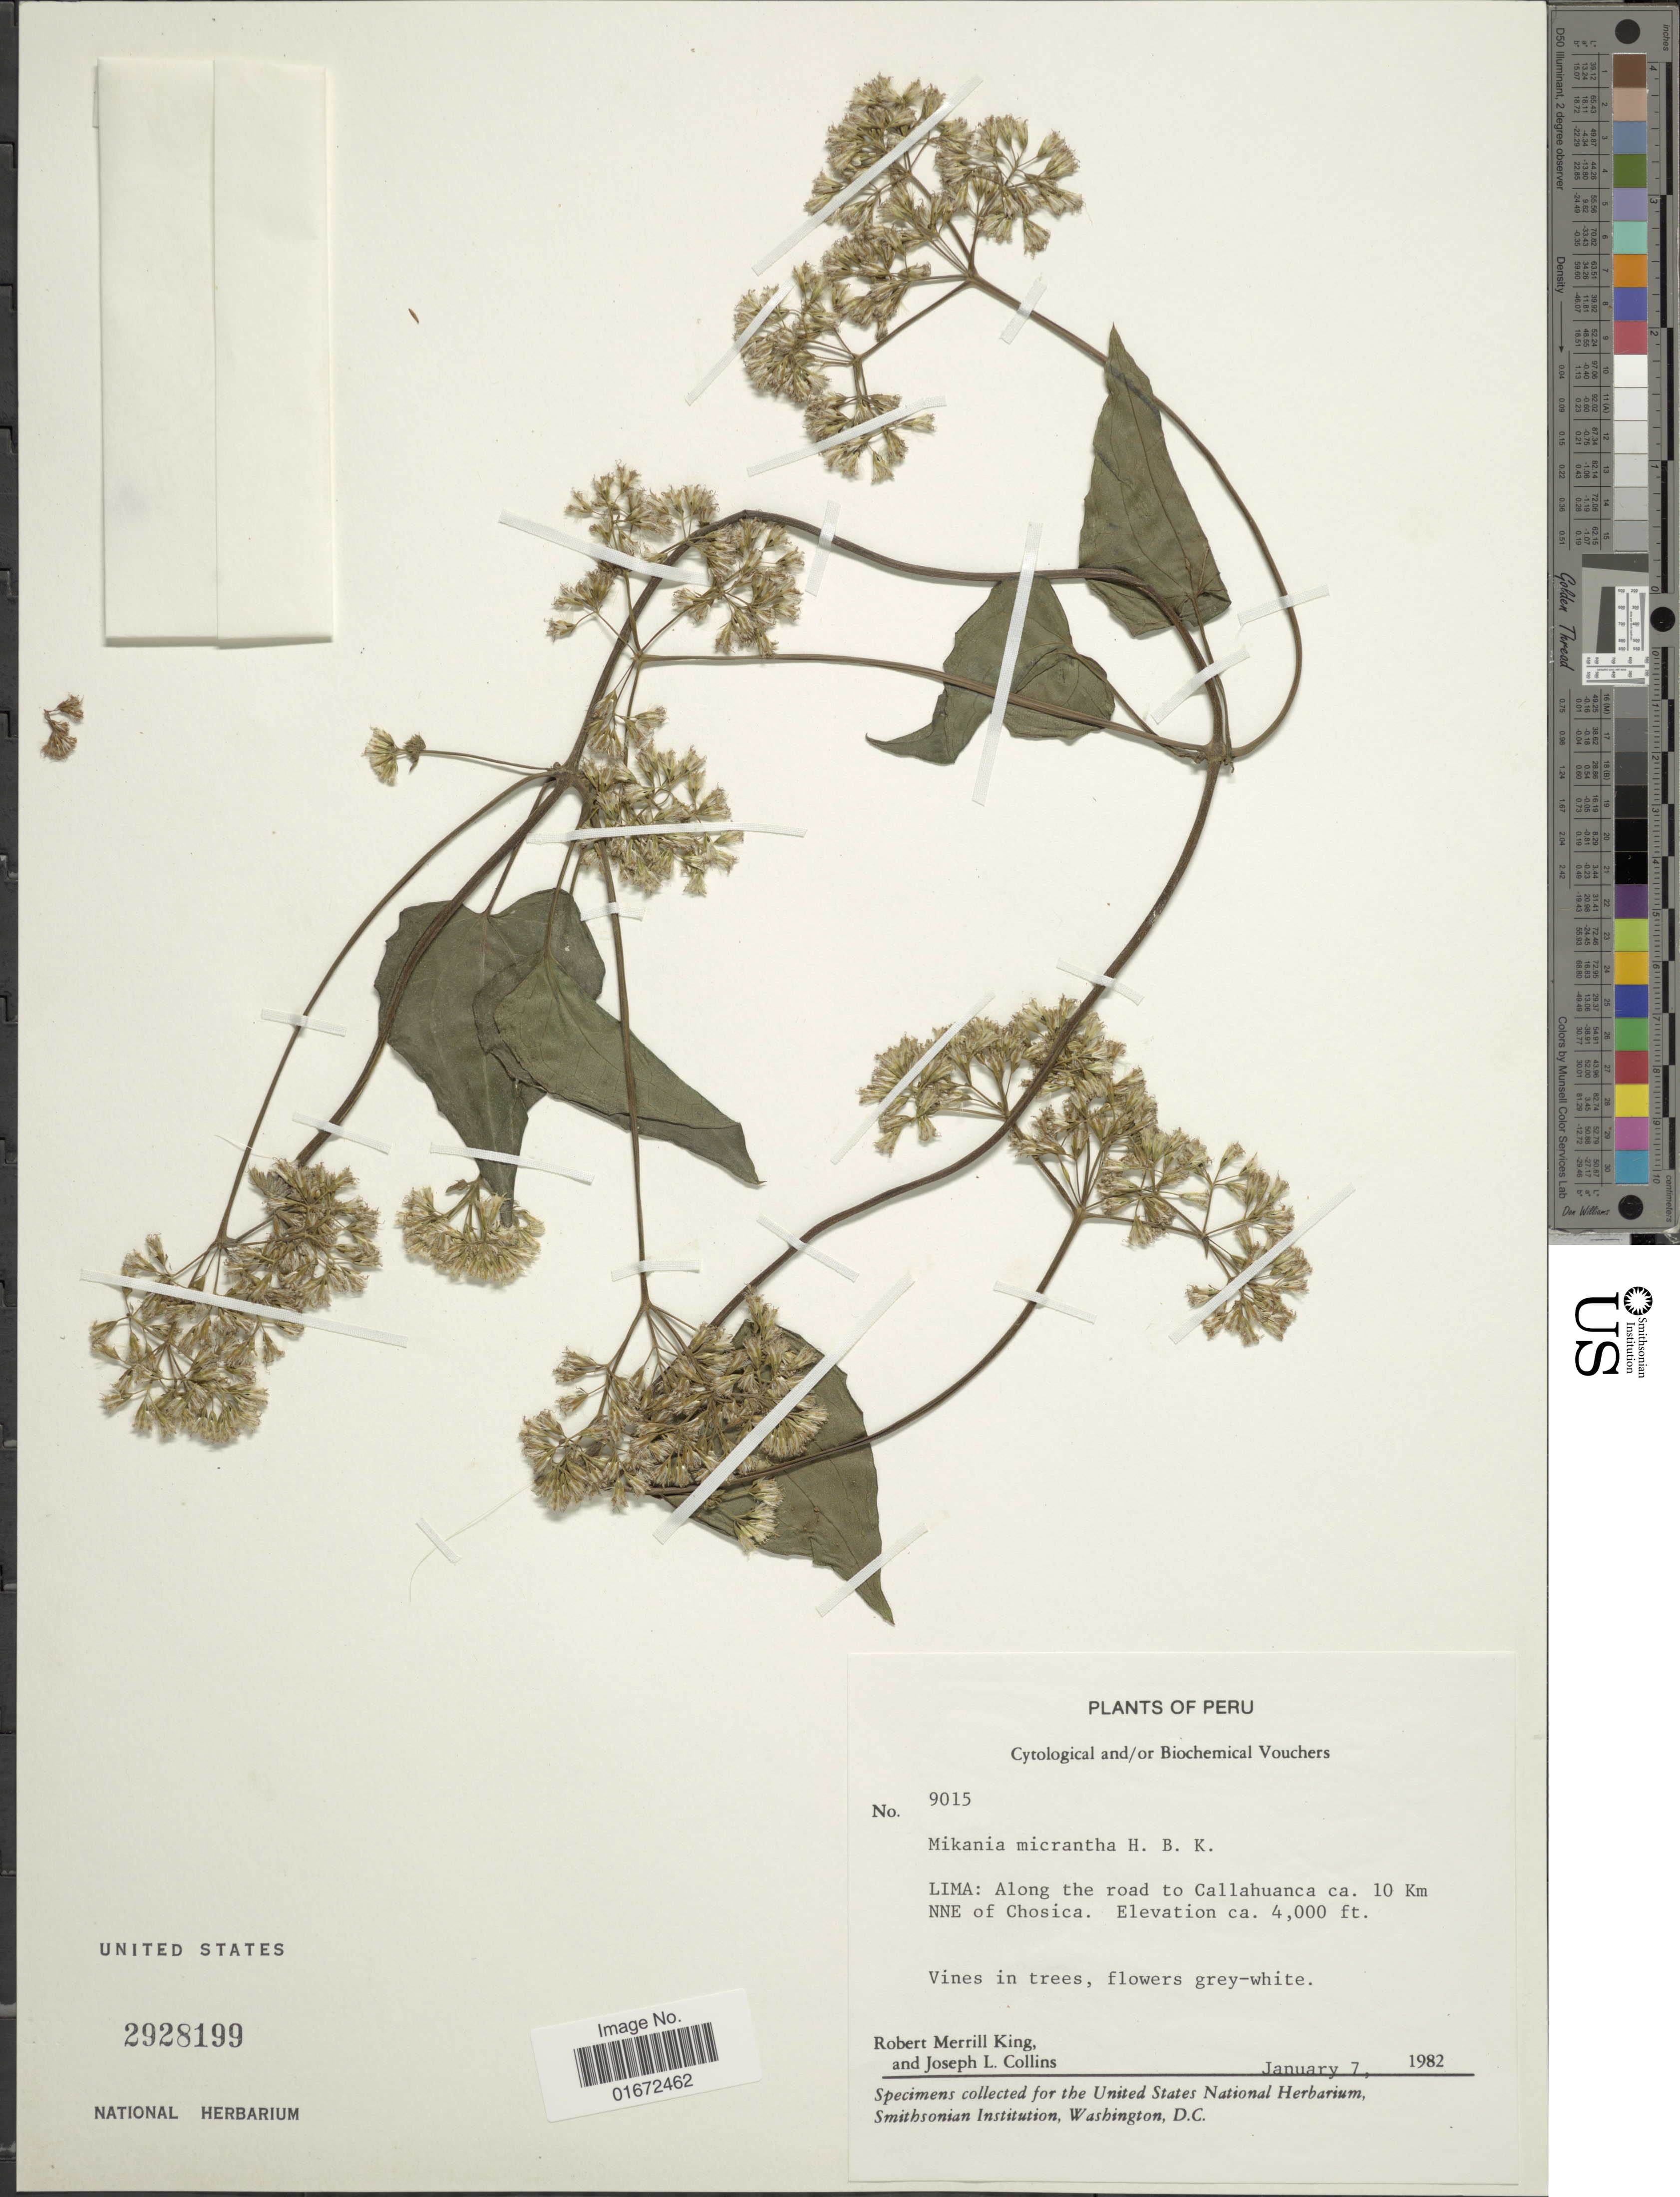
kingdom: Plantae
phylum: Tracheophyta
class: Magnoliopsida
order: Asterales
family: Asteraceae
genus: Mikania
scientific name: Mikania micrantha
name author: Kunth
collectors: R. M. King & J. L. Collins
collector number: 9015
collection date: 1982-01-07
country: Peru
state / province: Lima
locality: Lima: Along the road to Callahuanca ca. 10 Km NNE of Chosica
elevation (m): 1219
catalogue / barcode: US 2928199